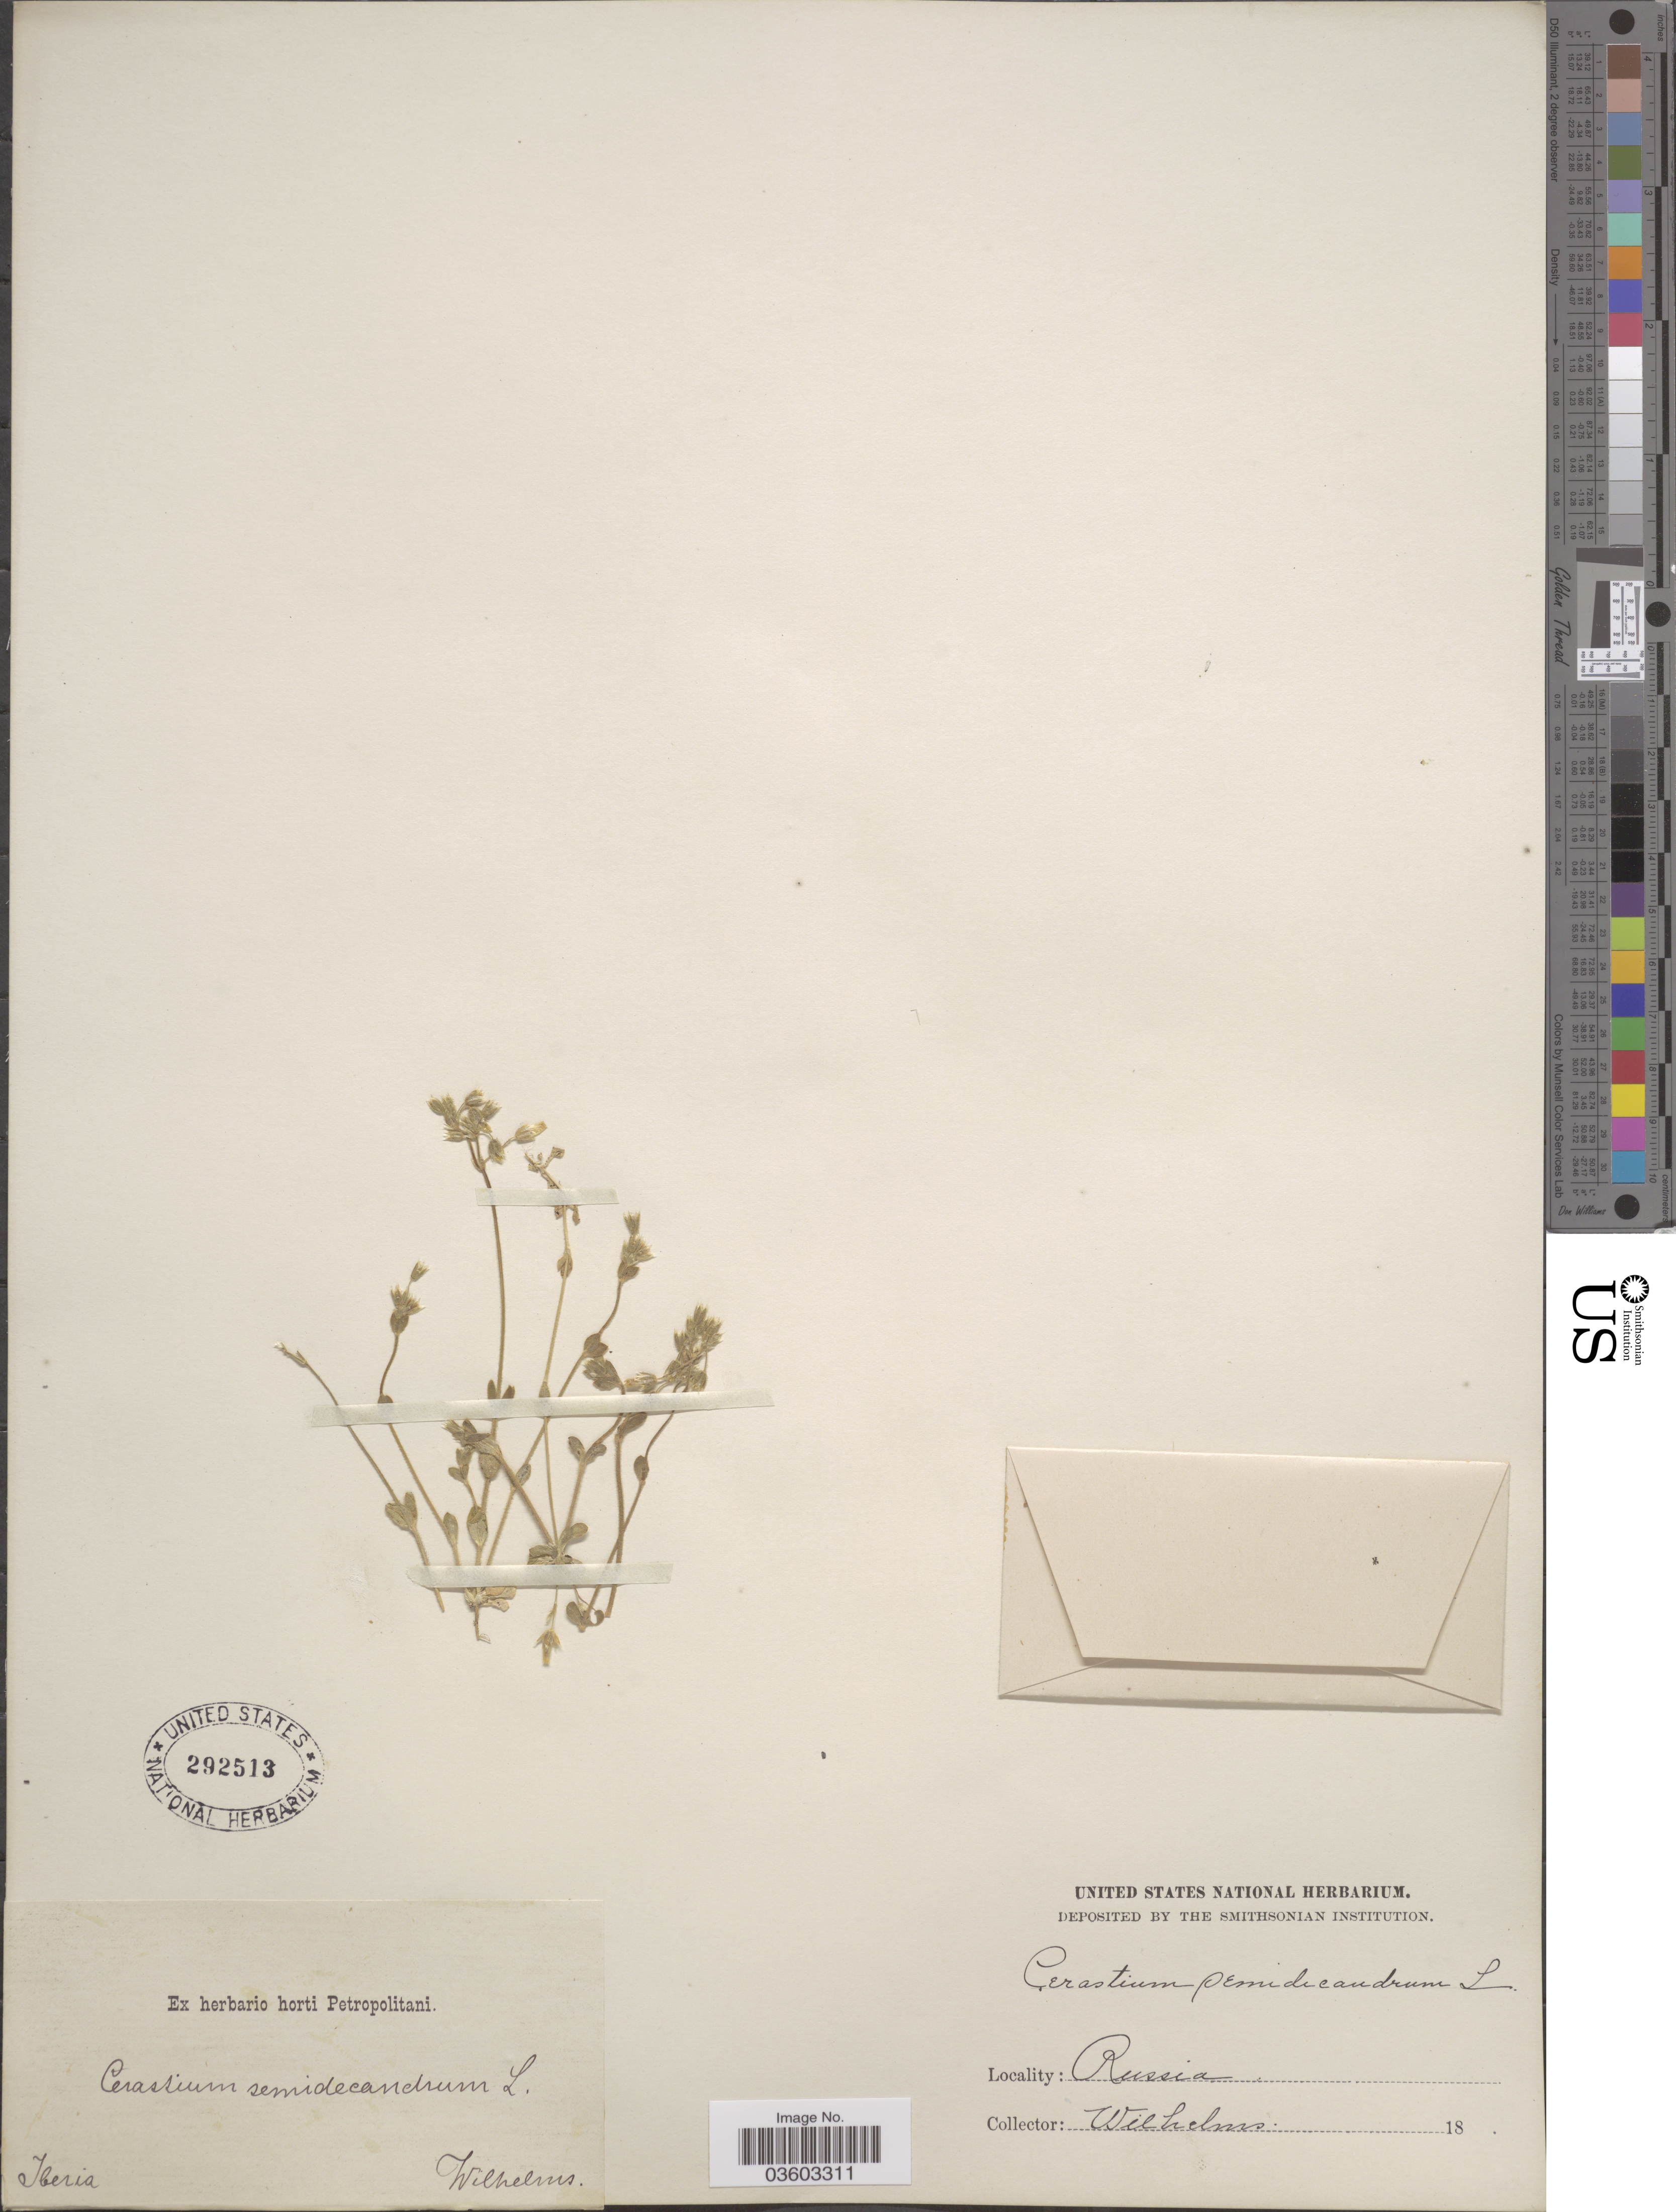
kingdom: Plantae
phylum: Tracheophyta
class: Magnoliopsida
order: Caryophyllales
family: Caryophyllaceae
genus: Cerastium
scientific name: Cerastium semidecandrum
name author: L.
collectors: C. Wilhelms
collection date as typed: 18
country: Russian Federation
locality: Iberia. Russia.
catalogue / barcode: US 292513